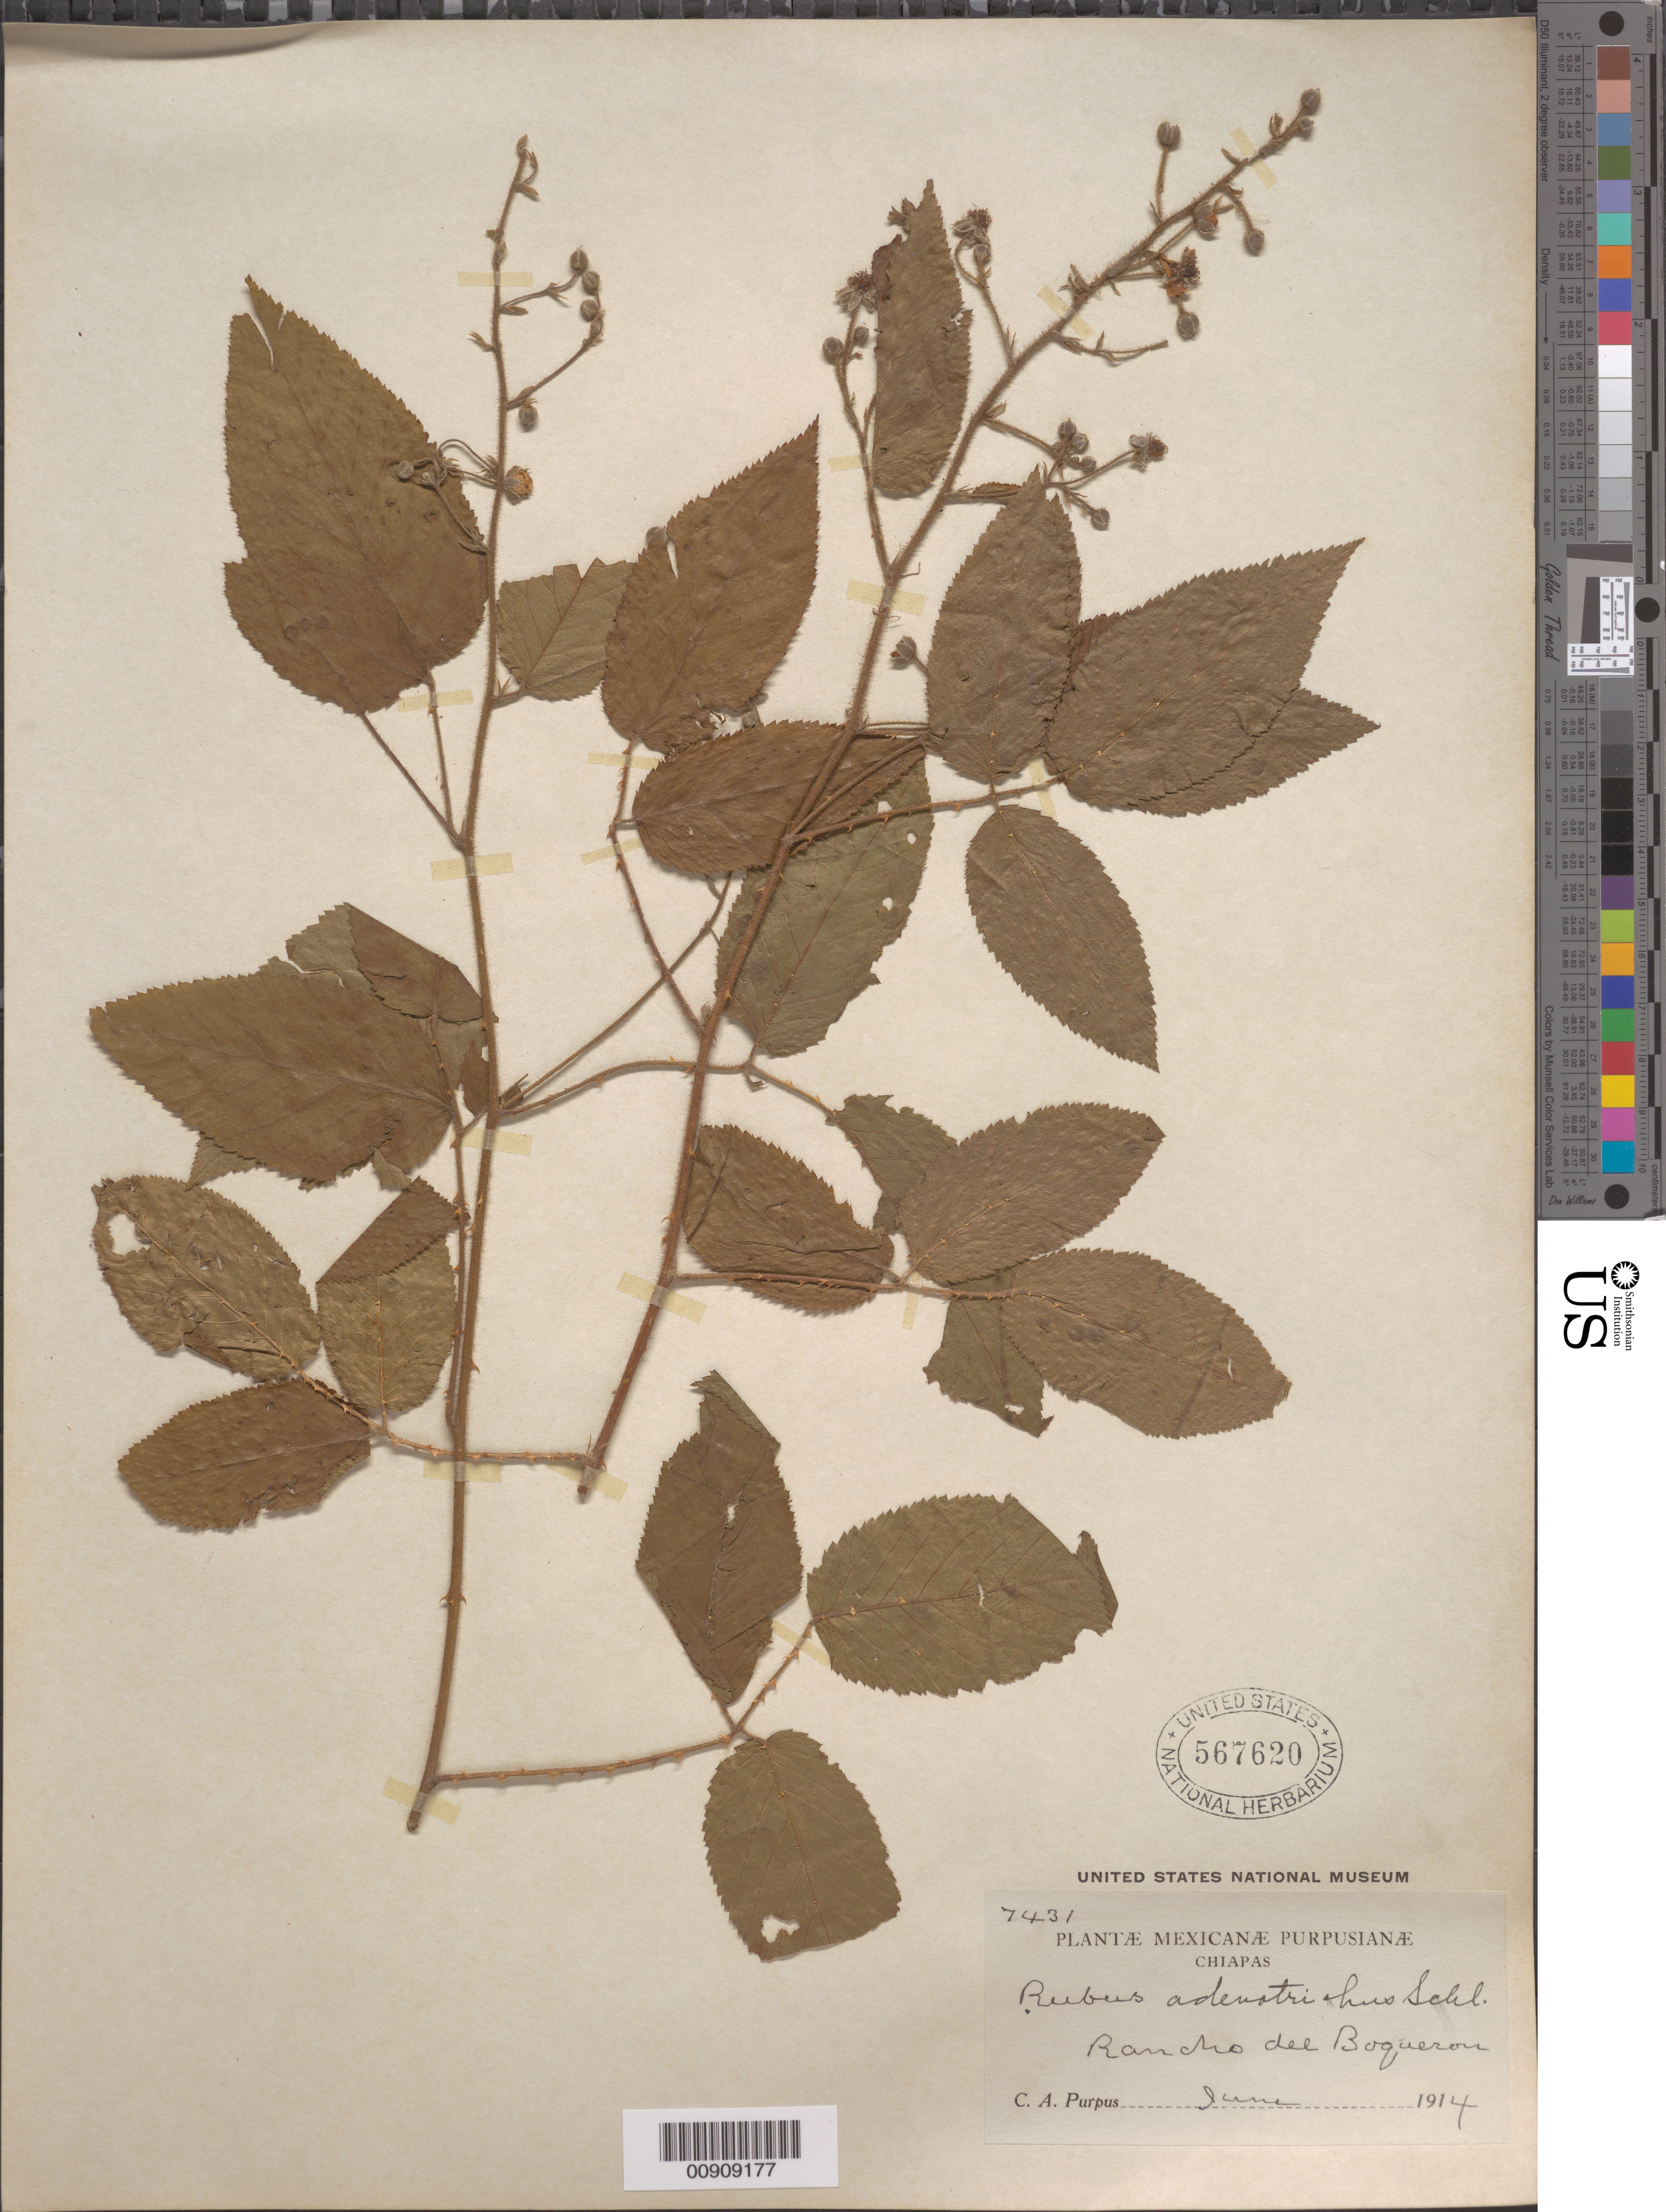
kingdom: Plantae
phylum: Tracheophyta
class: Magnoliopsida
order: Rosales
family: Rosaceae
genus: Rubus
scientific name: Rubus adenotrichos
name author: Schltdl.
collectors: C. A. Purpus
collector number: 7431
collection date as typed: Jun 1914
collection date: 1914-06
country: Mexico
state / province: Chiapas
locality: Rancho del Boqueron, Chiapas.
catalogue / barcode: US 567620